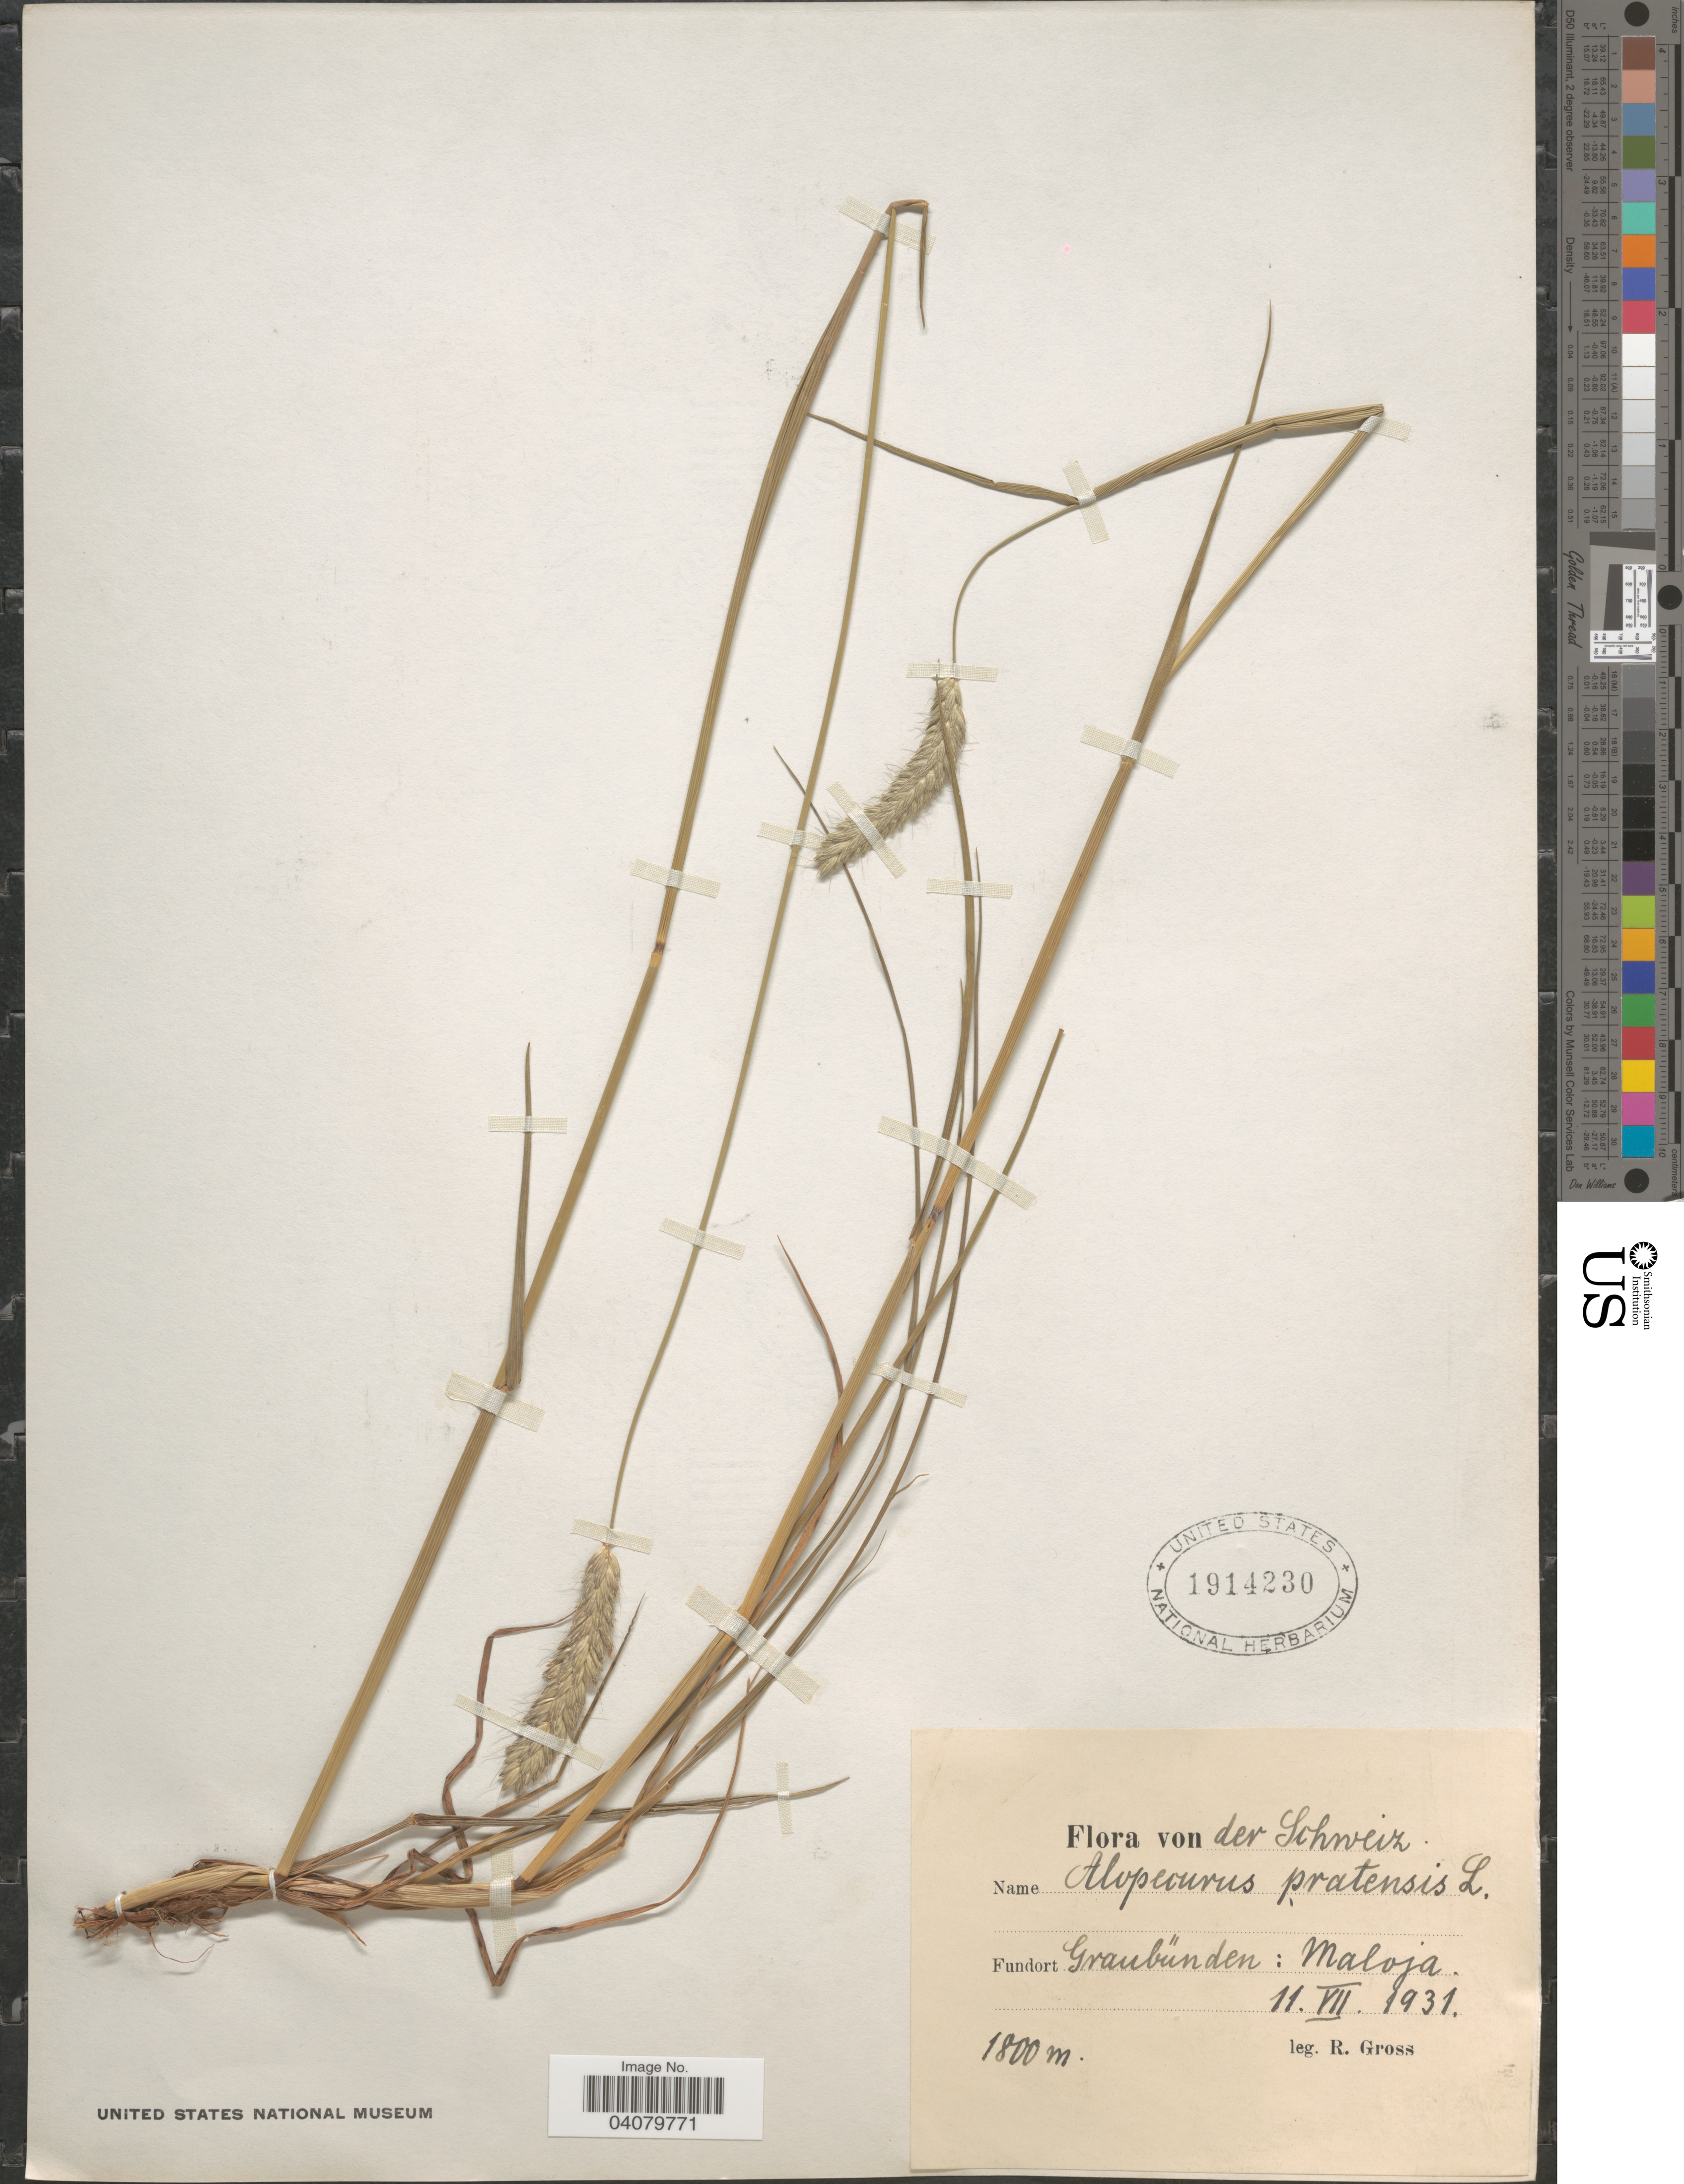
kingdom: Plantae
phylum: Tracheophyta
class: Liliopsida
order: Poales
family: Poaceae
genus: Alopecurus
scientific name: Alopecurus pratensis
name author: L.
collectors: R. Gross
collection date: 1931-07-11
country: Switzerland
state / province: Graubunden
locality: Schweiz. Graubünden: Maloja.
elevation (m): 1800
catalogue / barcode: US 1914230